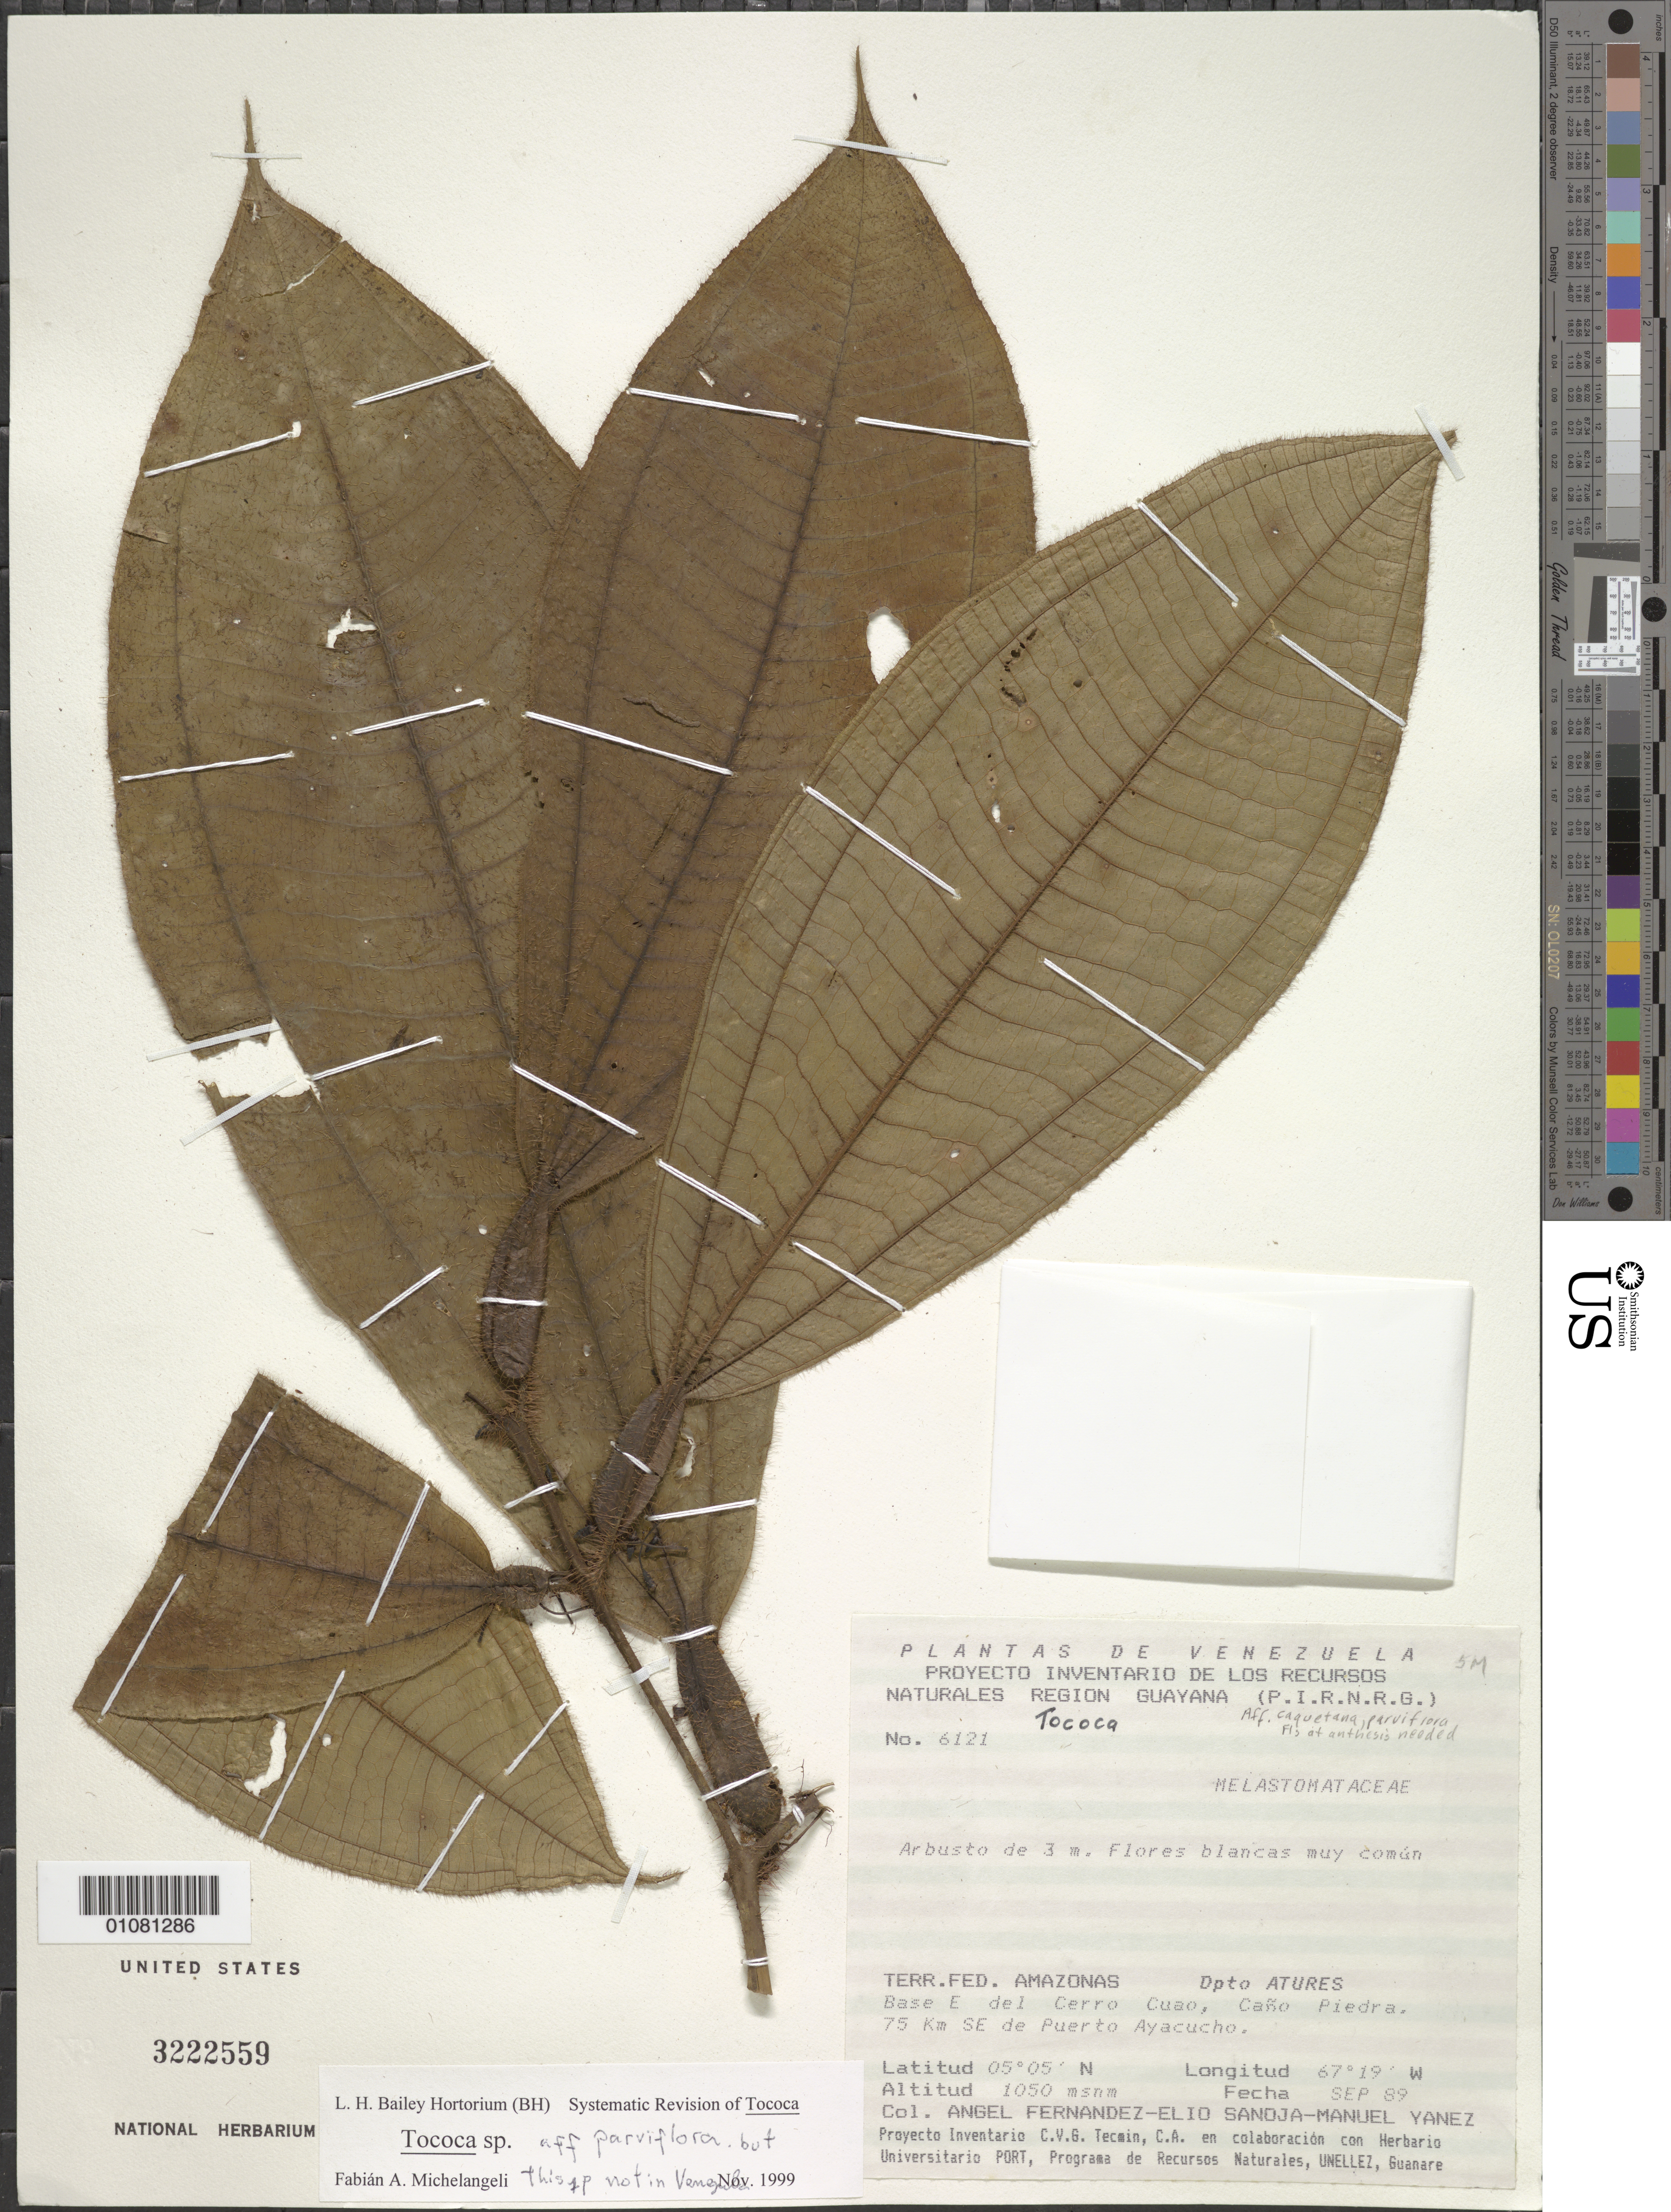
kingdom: Plantae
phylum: Tracheophyta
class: Magnoliopsida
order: Myrtales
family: Melastomataceae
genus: Tococa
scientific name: Tococa parviflora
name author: Spruce ex Triana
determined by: Michelangeli, F. A.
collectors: A. Fernández, E. Sanoja & M. Yanez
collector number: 6121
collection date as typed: Sep-89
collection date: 1989-09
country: Venezuela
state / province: Amazonas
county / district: Atures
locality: Caño Piedra, base E del Cerro Cuao, 75 m SE de Puerto Ayacucho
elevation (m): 1050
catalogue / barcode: US 3222559